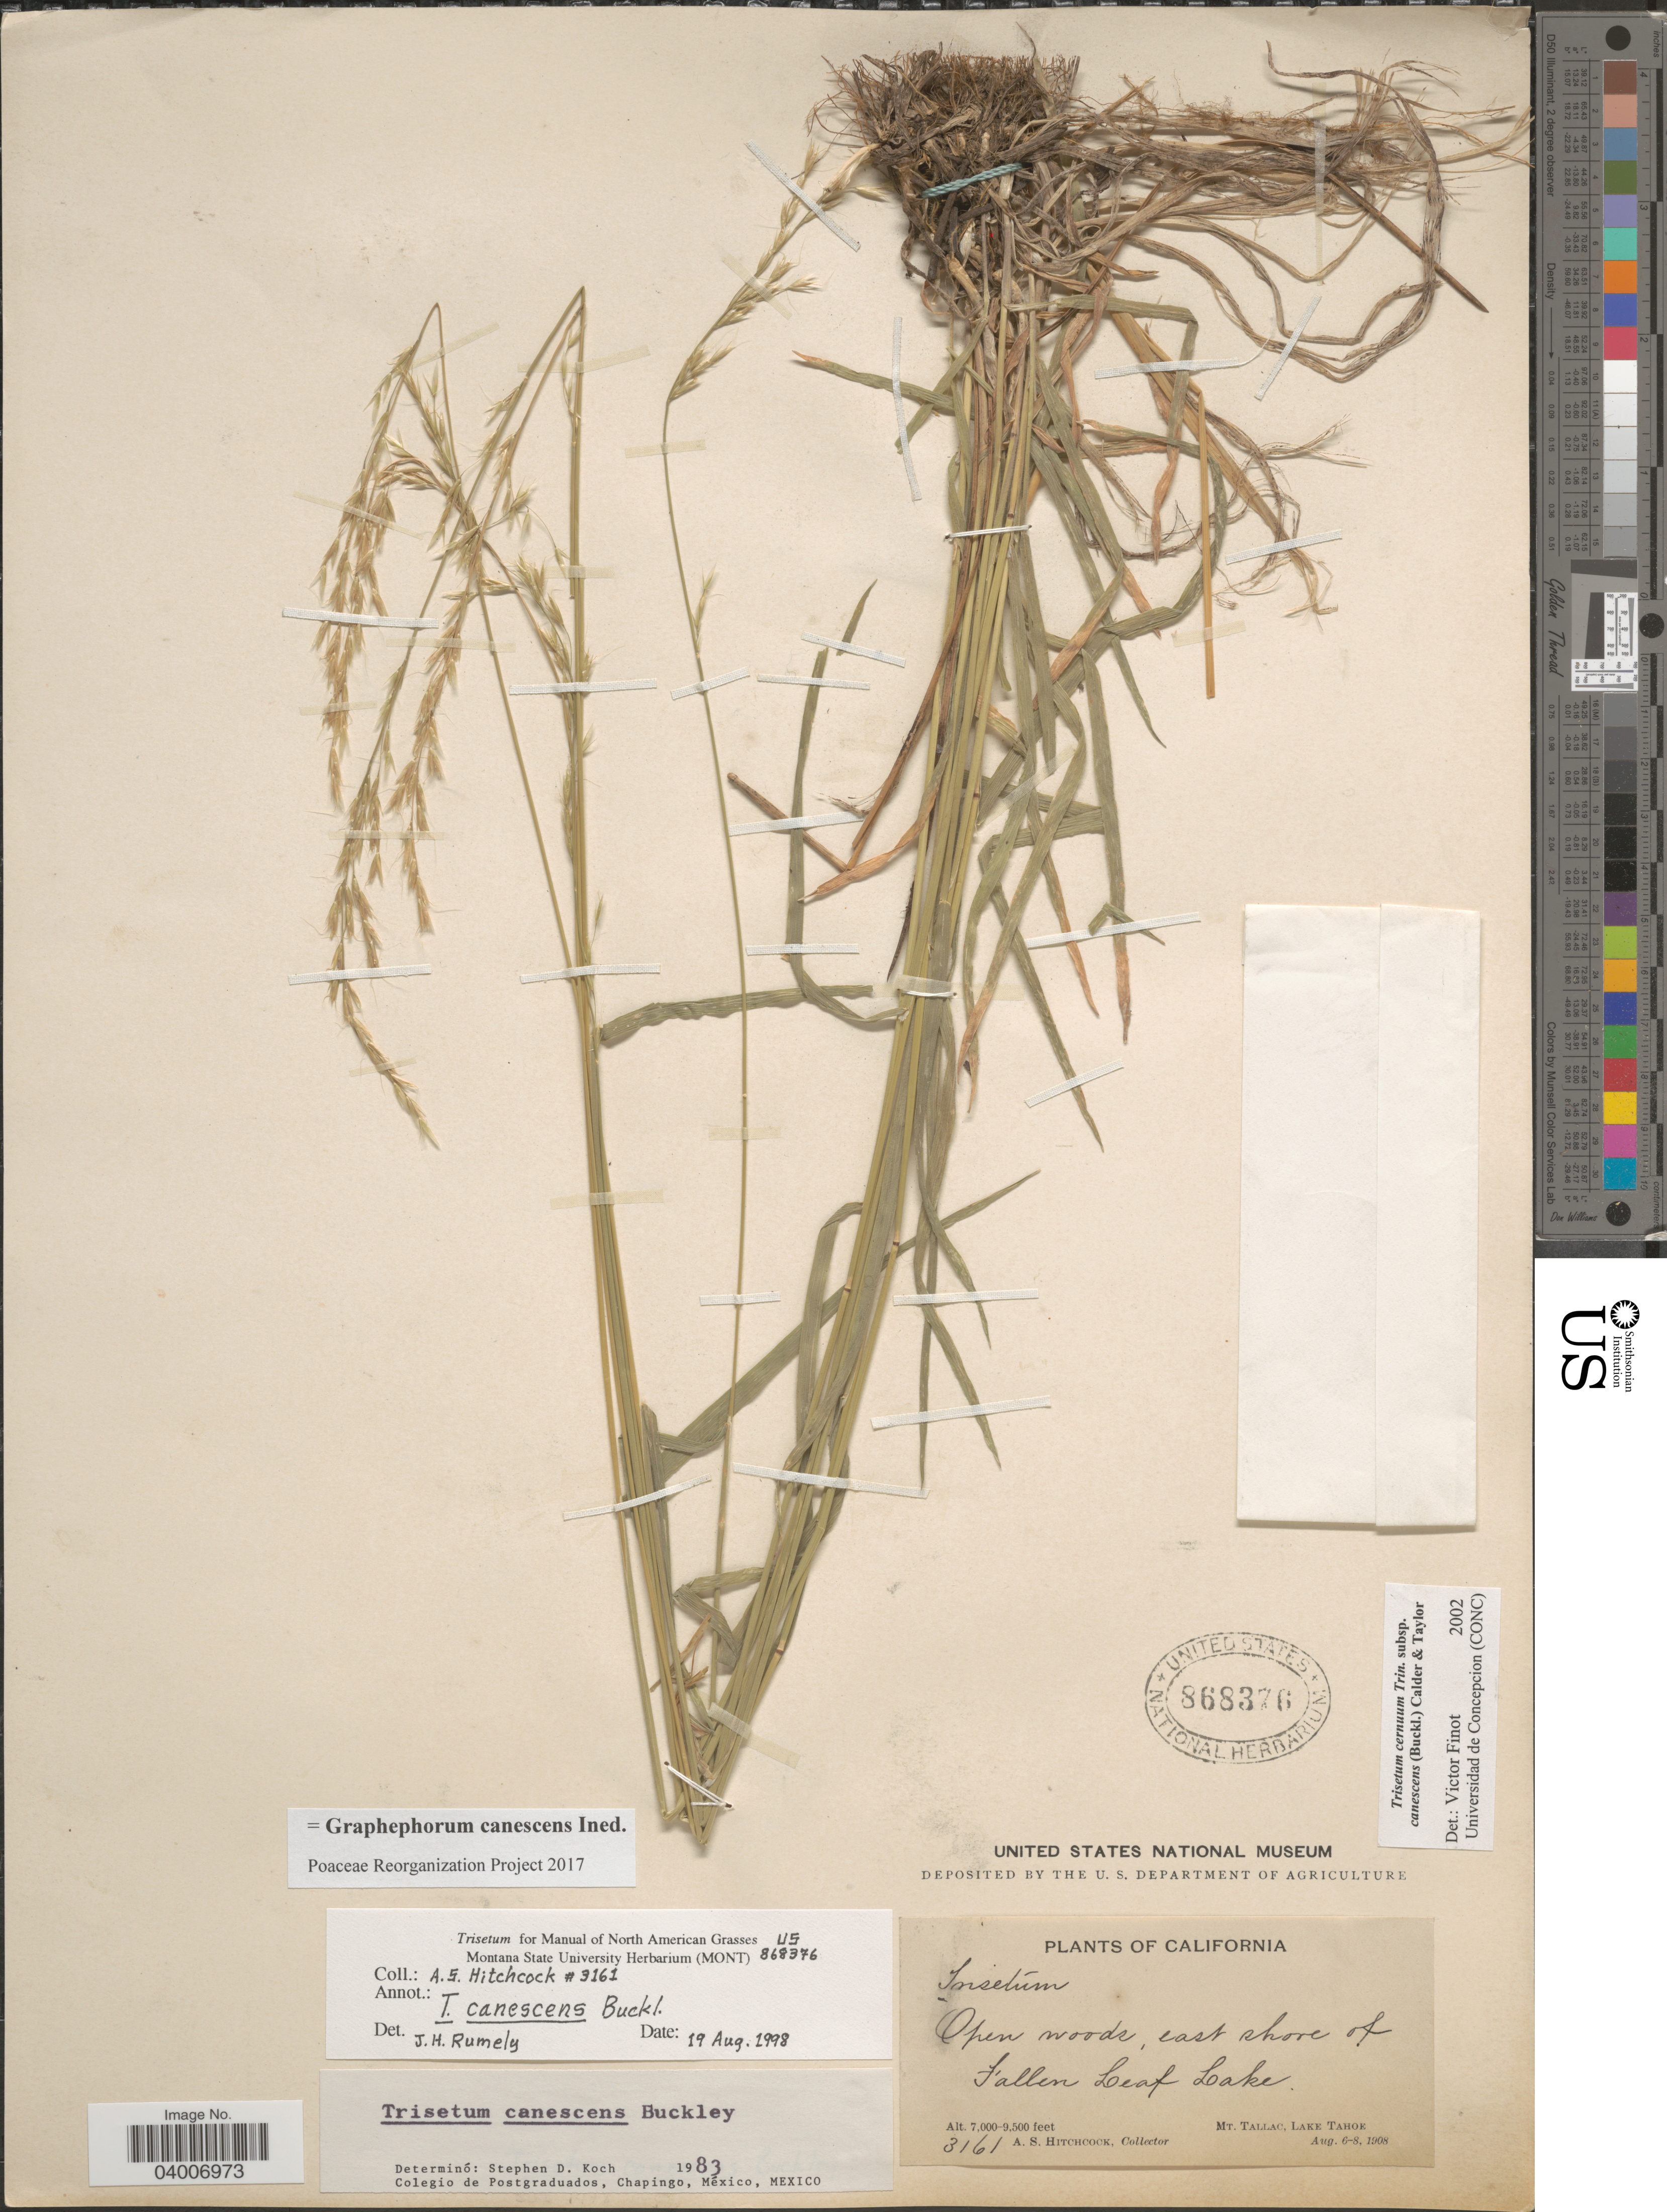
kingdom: Plantae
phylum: Tracheophyta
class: Liliopsida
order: Poales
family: Poaceae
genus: Graphephorum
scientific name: Graphephorum canescens ined.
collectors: A. S. Hitchcock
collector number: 3161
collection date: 1908-08-06/1908-08-08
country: United States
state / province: California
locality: Open woods, east shore of Fallen Leaf Lake. Mt. Tallac, Lake Tahoe.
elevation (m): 2134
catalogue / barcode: US 868376